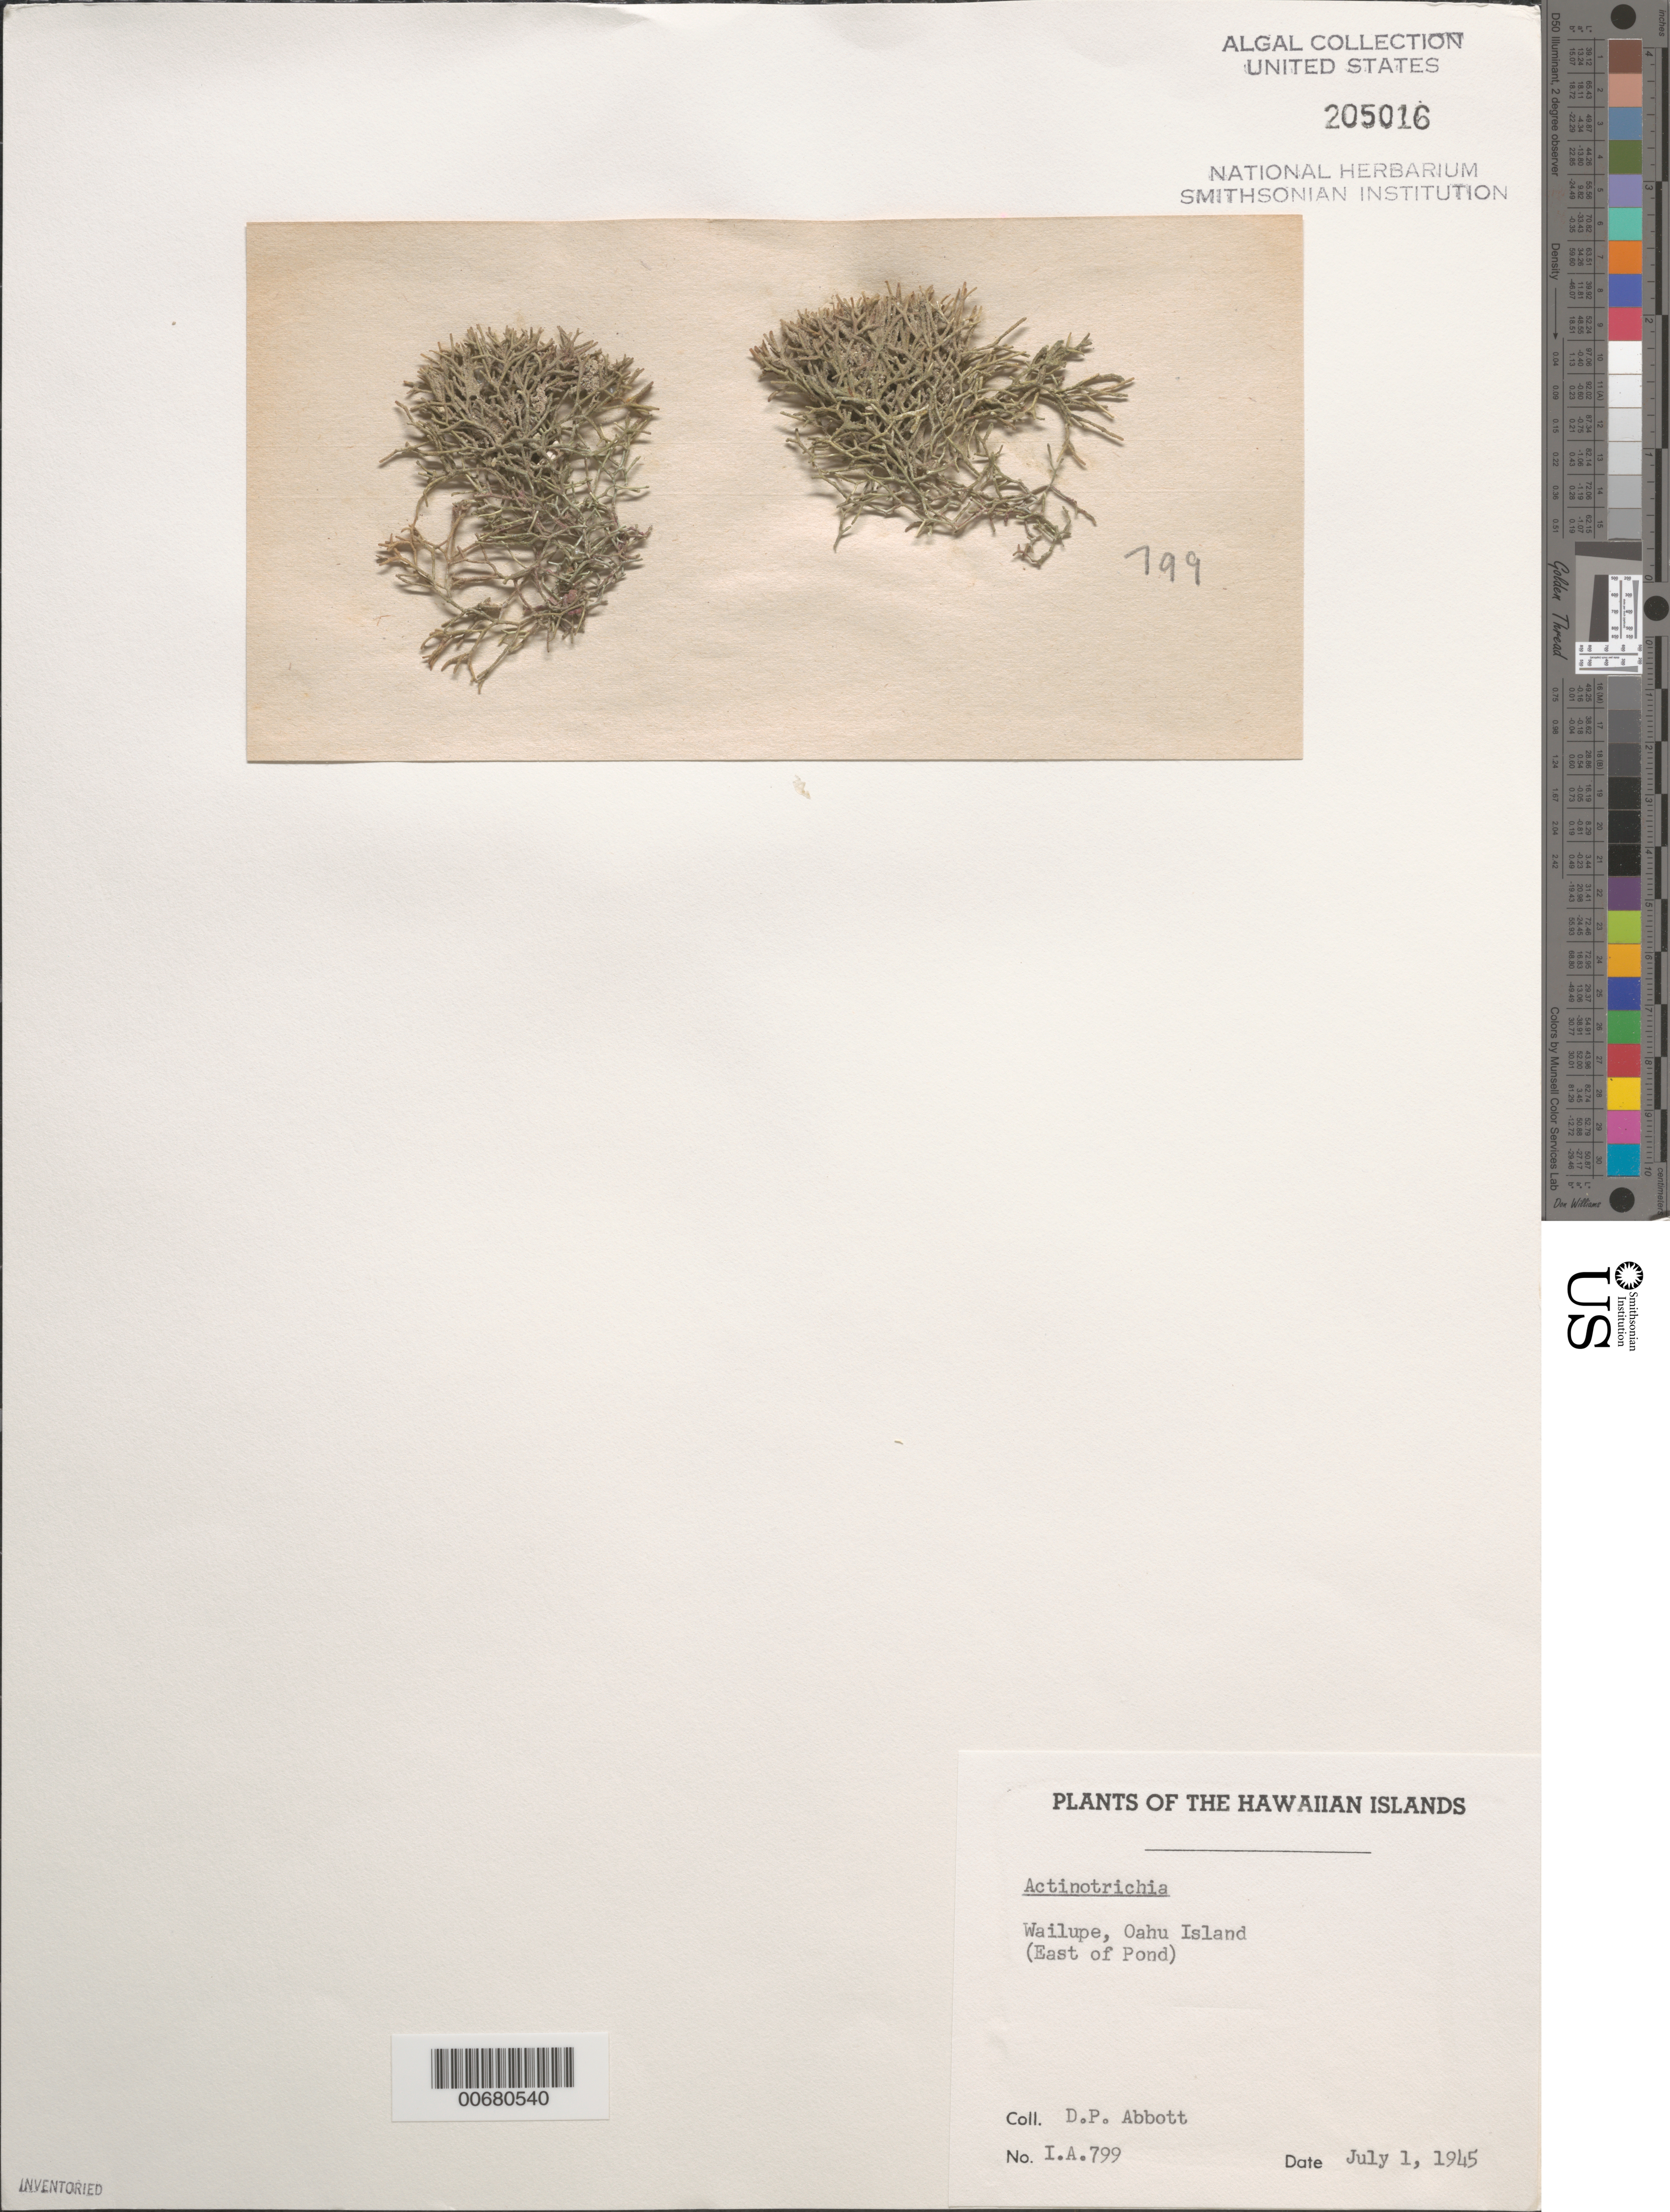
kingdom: Plantae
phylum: Rhodophyta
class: Florideophyceae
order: Nemaliales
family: Galaxauraceae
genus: Actinotrichia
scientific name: Actinotrichia sp.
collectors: D. P. Abbott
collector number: IAA 799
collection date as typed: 01 Jul 1945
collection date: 1945-07-01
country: United States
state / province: Hawaii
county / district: Honolulu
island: Oahu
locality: Wailupe, east of fishpond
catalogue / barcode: US 205016